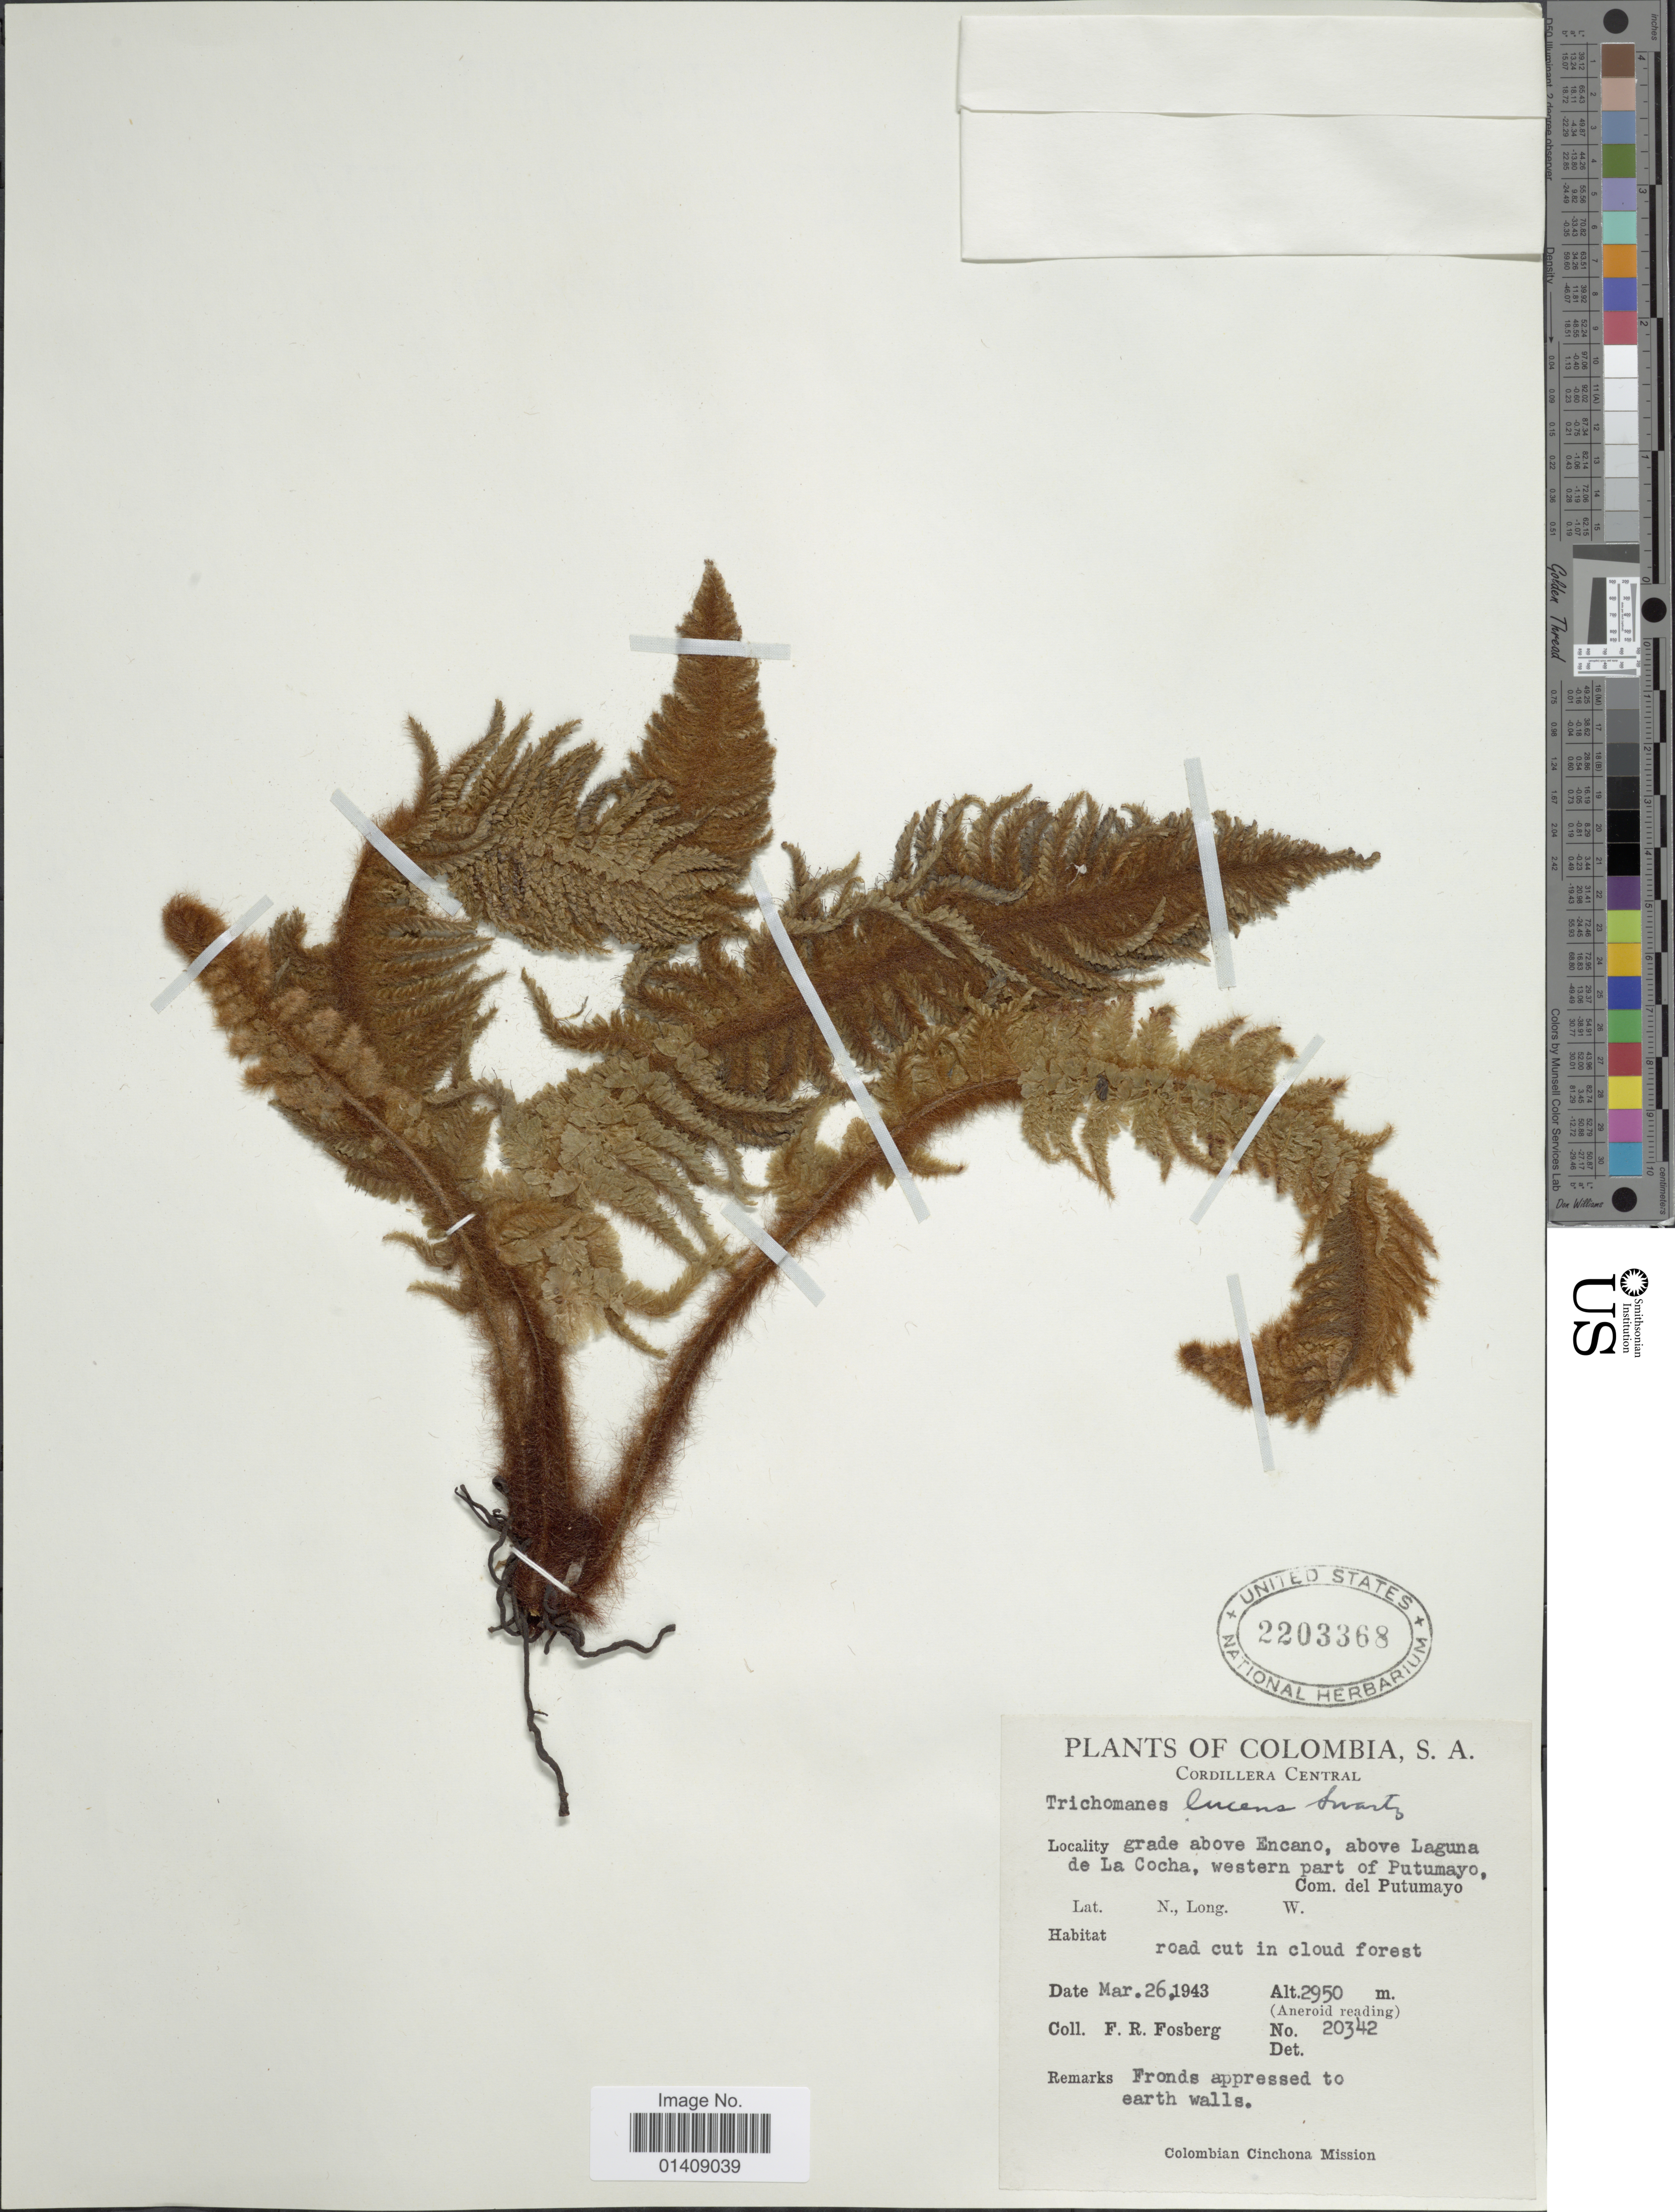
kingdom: Plantae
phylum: Tracheophyta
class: Polypodiopsida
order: Hymenophyllales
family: Hymenophyllaceae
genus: Trichomanes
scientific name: Trichomanes lucens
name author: Sw.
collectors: F. R. Fosberg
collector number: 20342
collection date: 1943-03-26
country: Colombia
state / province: Putumayo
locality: Cordillera Central. Grade above Encano, Above Laguna de la Cocha, western part of Putumayo. Com. del Putumayo. Road cut in cloud forest.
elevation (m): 2950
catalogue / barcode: US 2203368